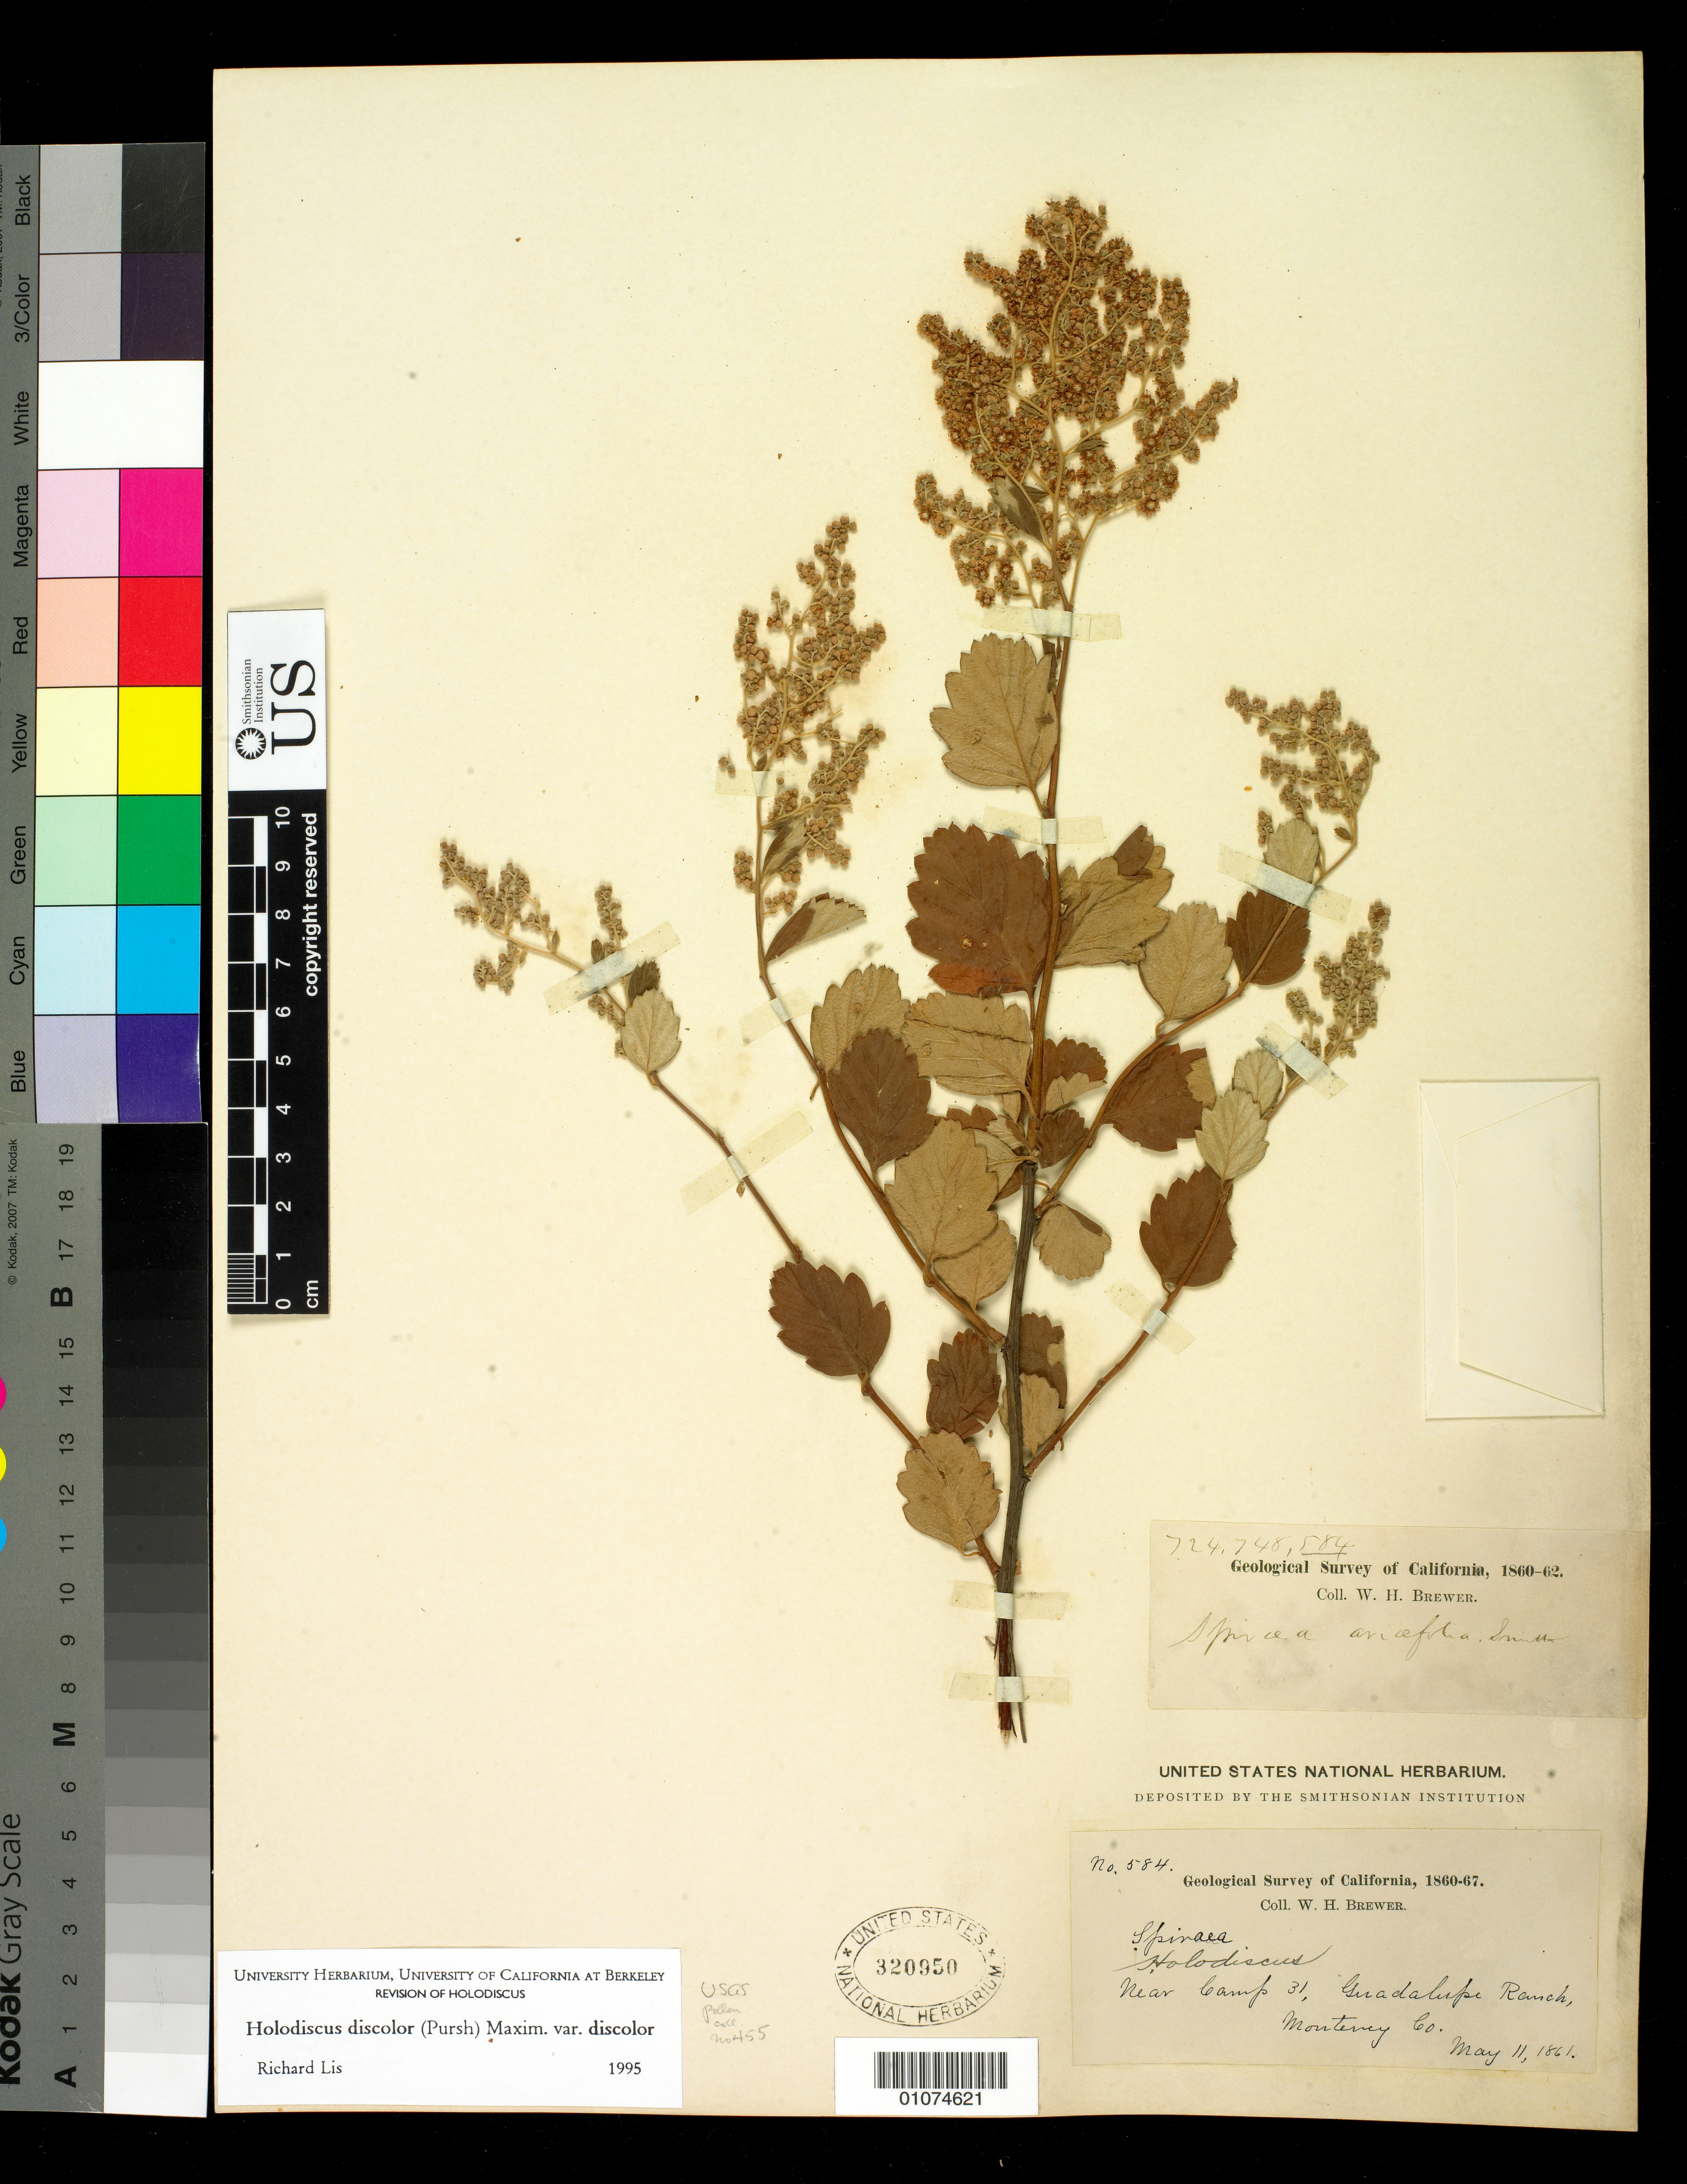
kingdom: Plantae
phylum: Tracheophyta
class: Magnoliopsida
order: Rosales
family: Rosaceae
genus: Holodiscus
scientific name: Holodiscus discolor var. discolor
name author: (Pursh) Maxim.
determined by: Lis, R.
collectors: W. H. Brewer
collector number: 584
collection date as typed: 11 May 1861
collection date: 1861-05-11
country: United States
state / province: California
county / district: Monterey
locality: Near Camp 31, Guadalupe Ranch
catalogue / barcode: US 320950